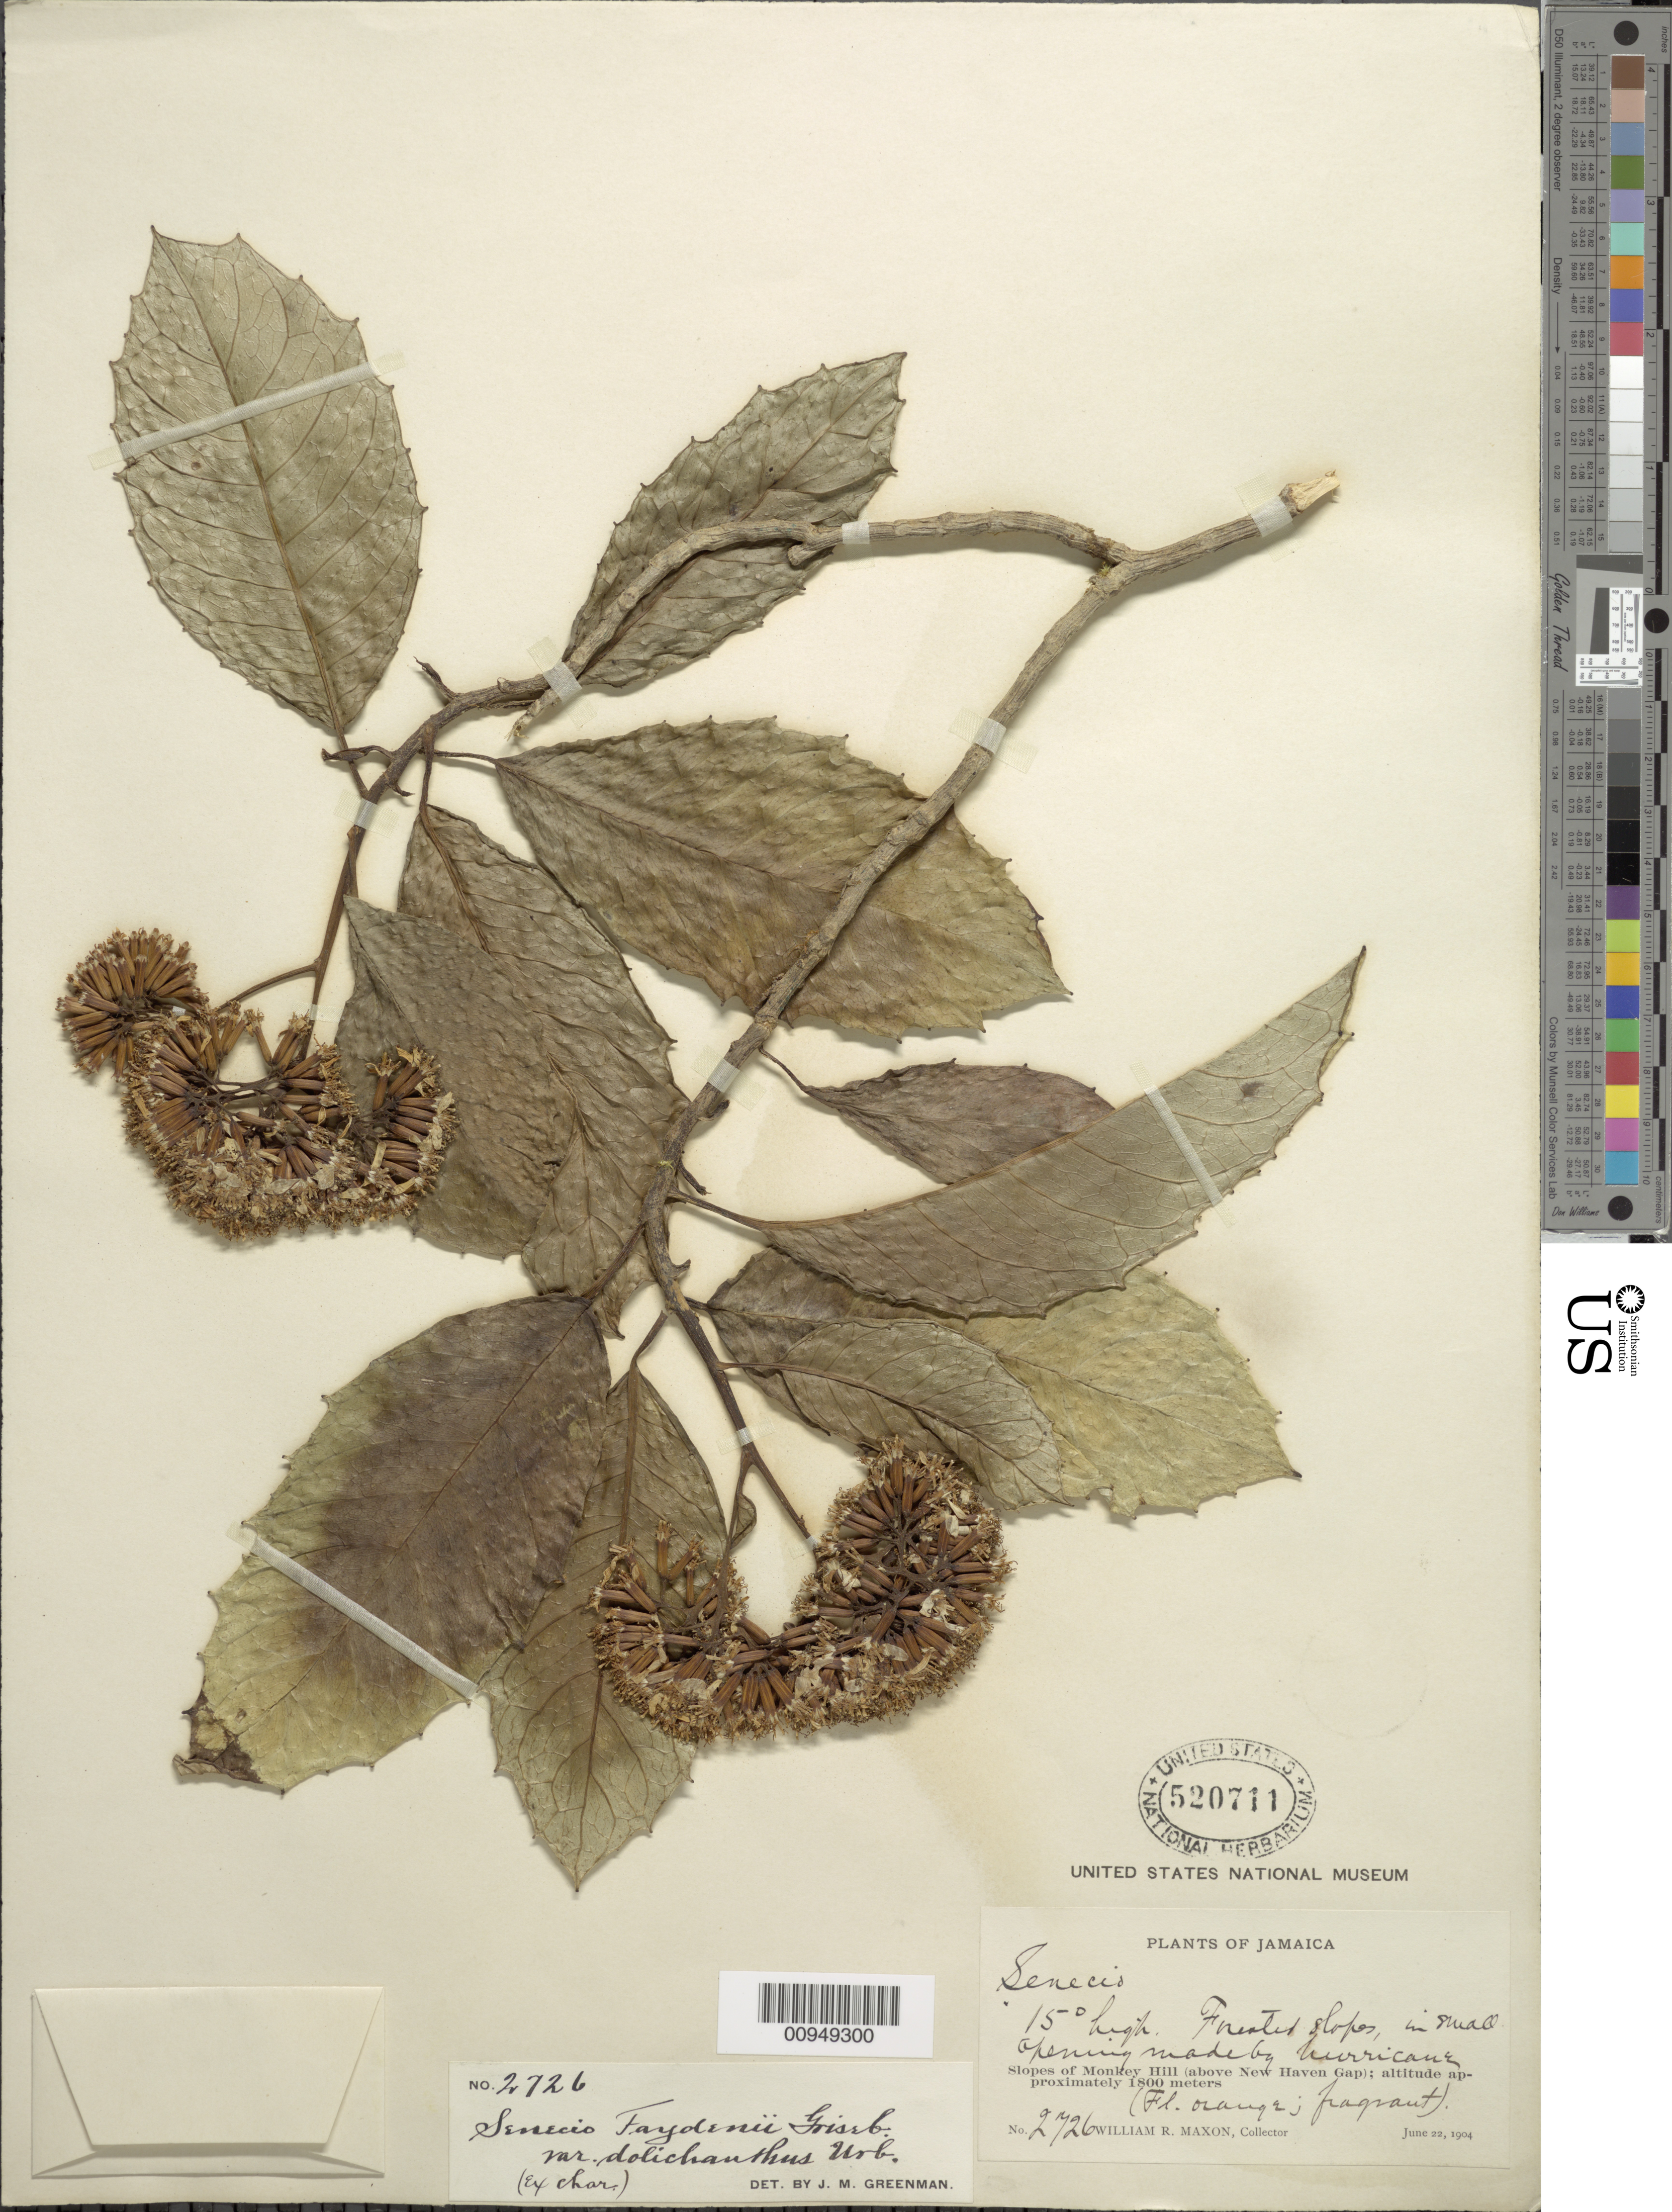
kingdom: Plantae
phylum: Tracheophyta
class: Magnoliopsida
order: Asterales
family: Asteraceae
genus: Senecio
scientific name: Senecio sp.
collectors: W. R. Maxon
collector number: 2726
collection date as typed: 22 Jun 1904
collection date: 1904-06-22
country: Jamaica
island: Jamaica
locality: Slopes of Monkey Hill (above New Haven Gap)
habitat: Forested slopes, in small opening made by hurricane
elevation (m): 1800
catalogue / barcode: US 520711